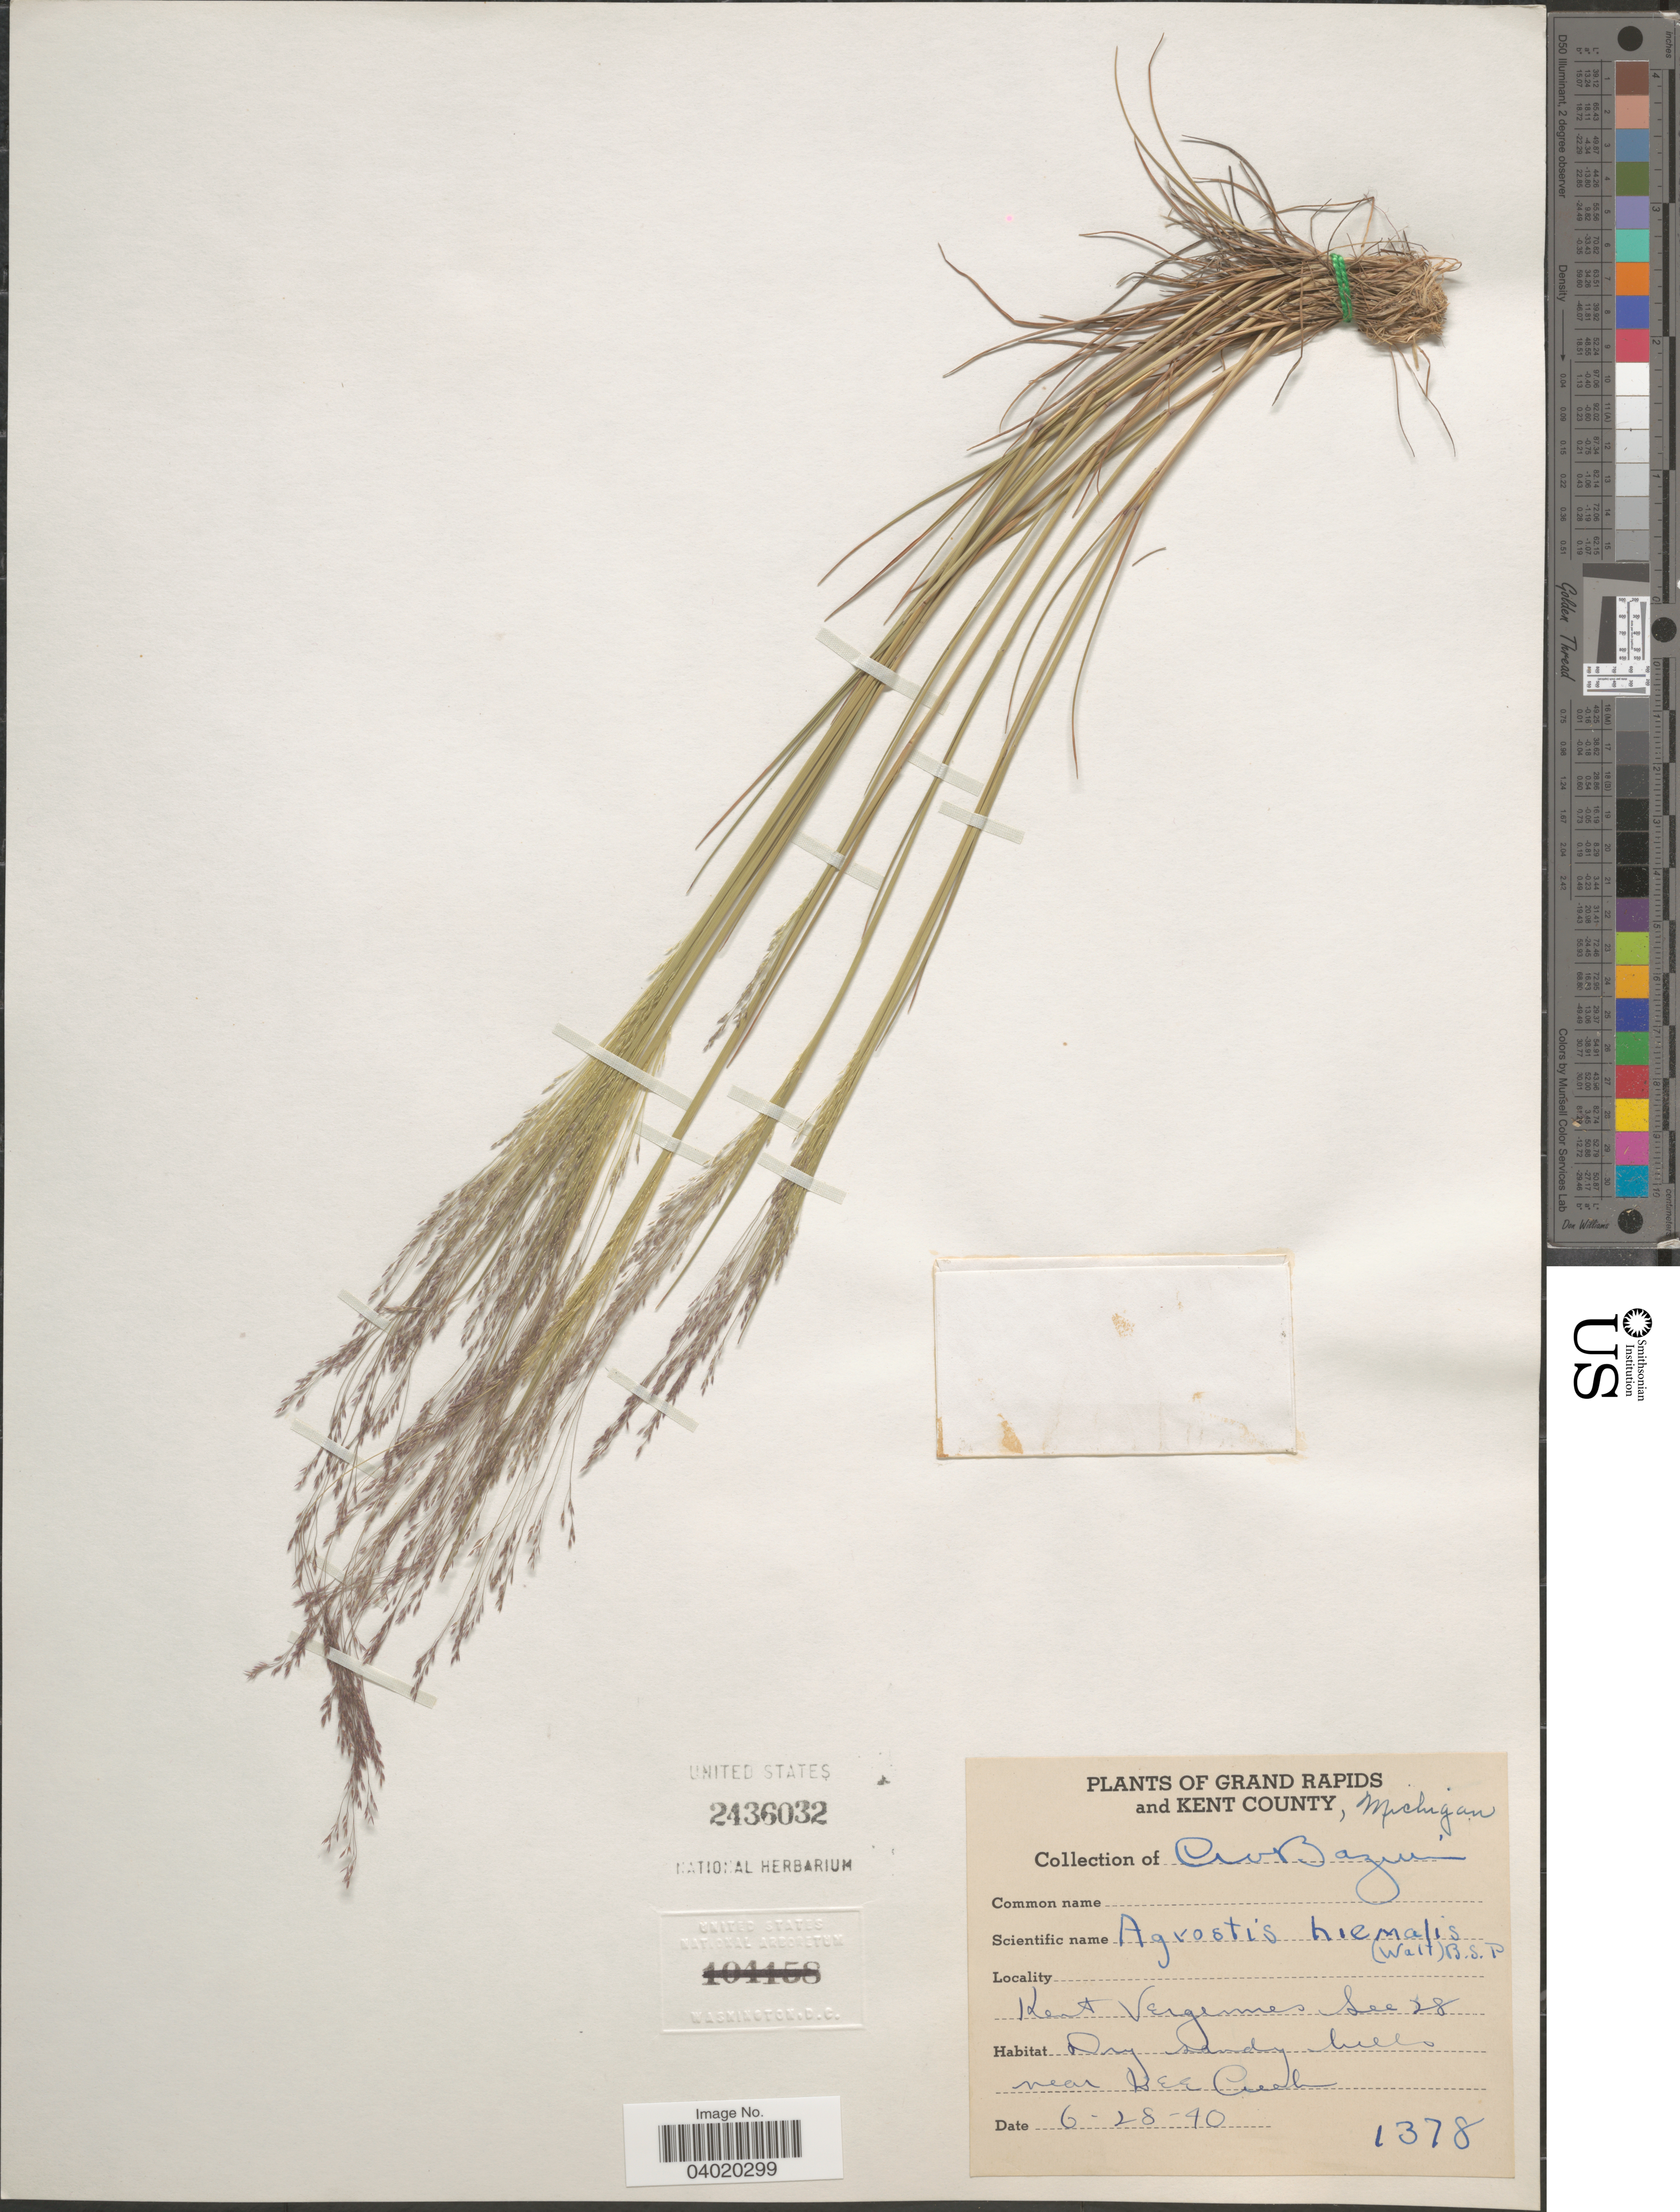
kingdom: Plantae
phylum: Tracheophyta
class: Liliopsida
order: Poales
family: Poaceae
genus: Agrostis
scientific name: Agrostis hyemalis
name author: (Walter) Britton et al.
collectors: C. Bazuin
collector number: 1378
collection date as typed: Transcribed d/m/y: 28/6/40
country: United States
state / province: Michigan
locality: Grand Rapids and Kent County. Kent Vergennes Sec 28. Near Lee Creek.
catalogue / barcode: US 2436032